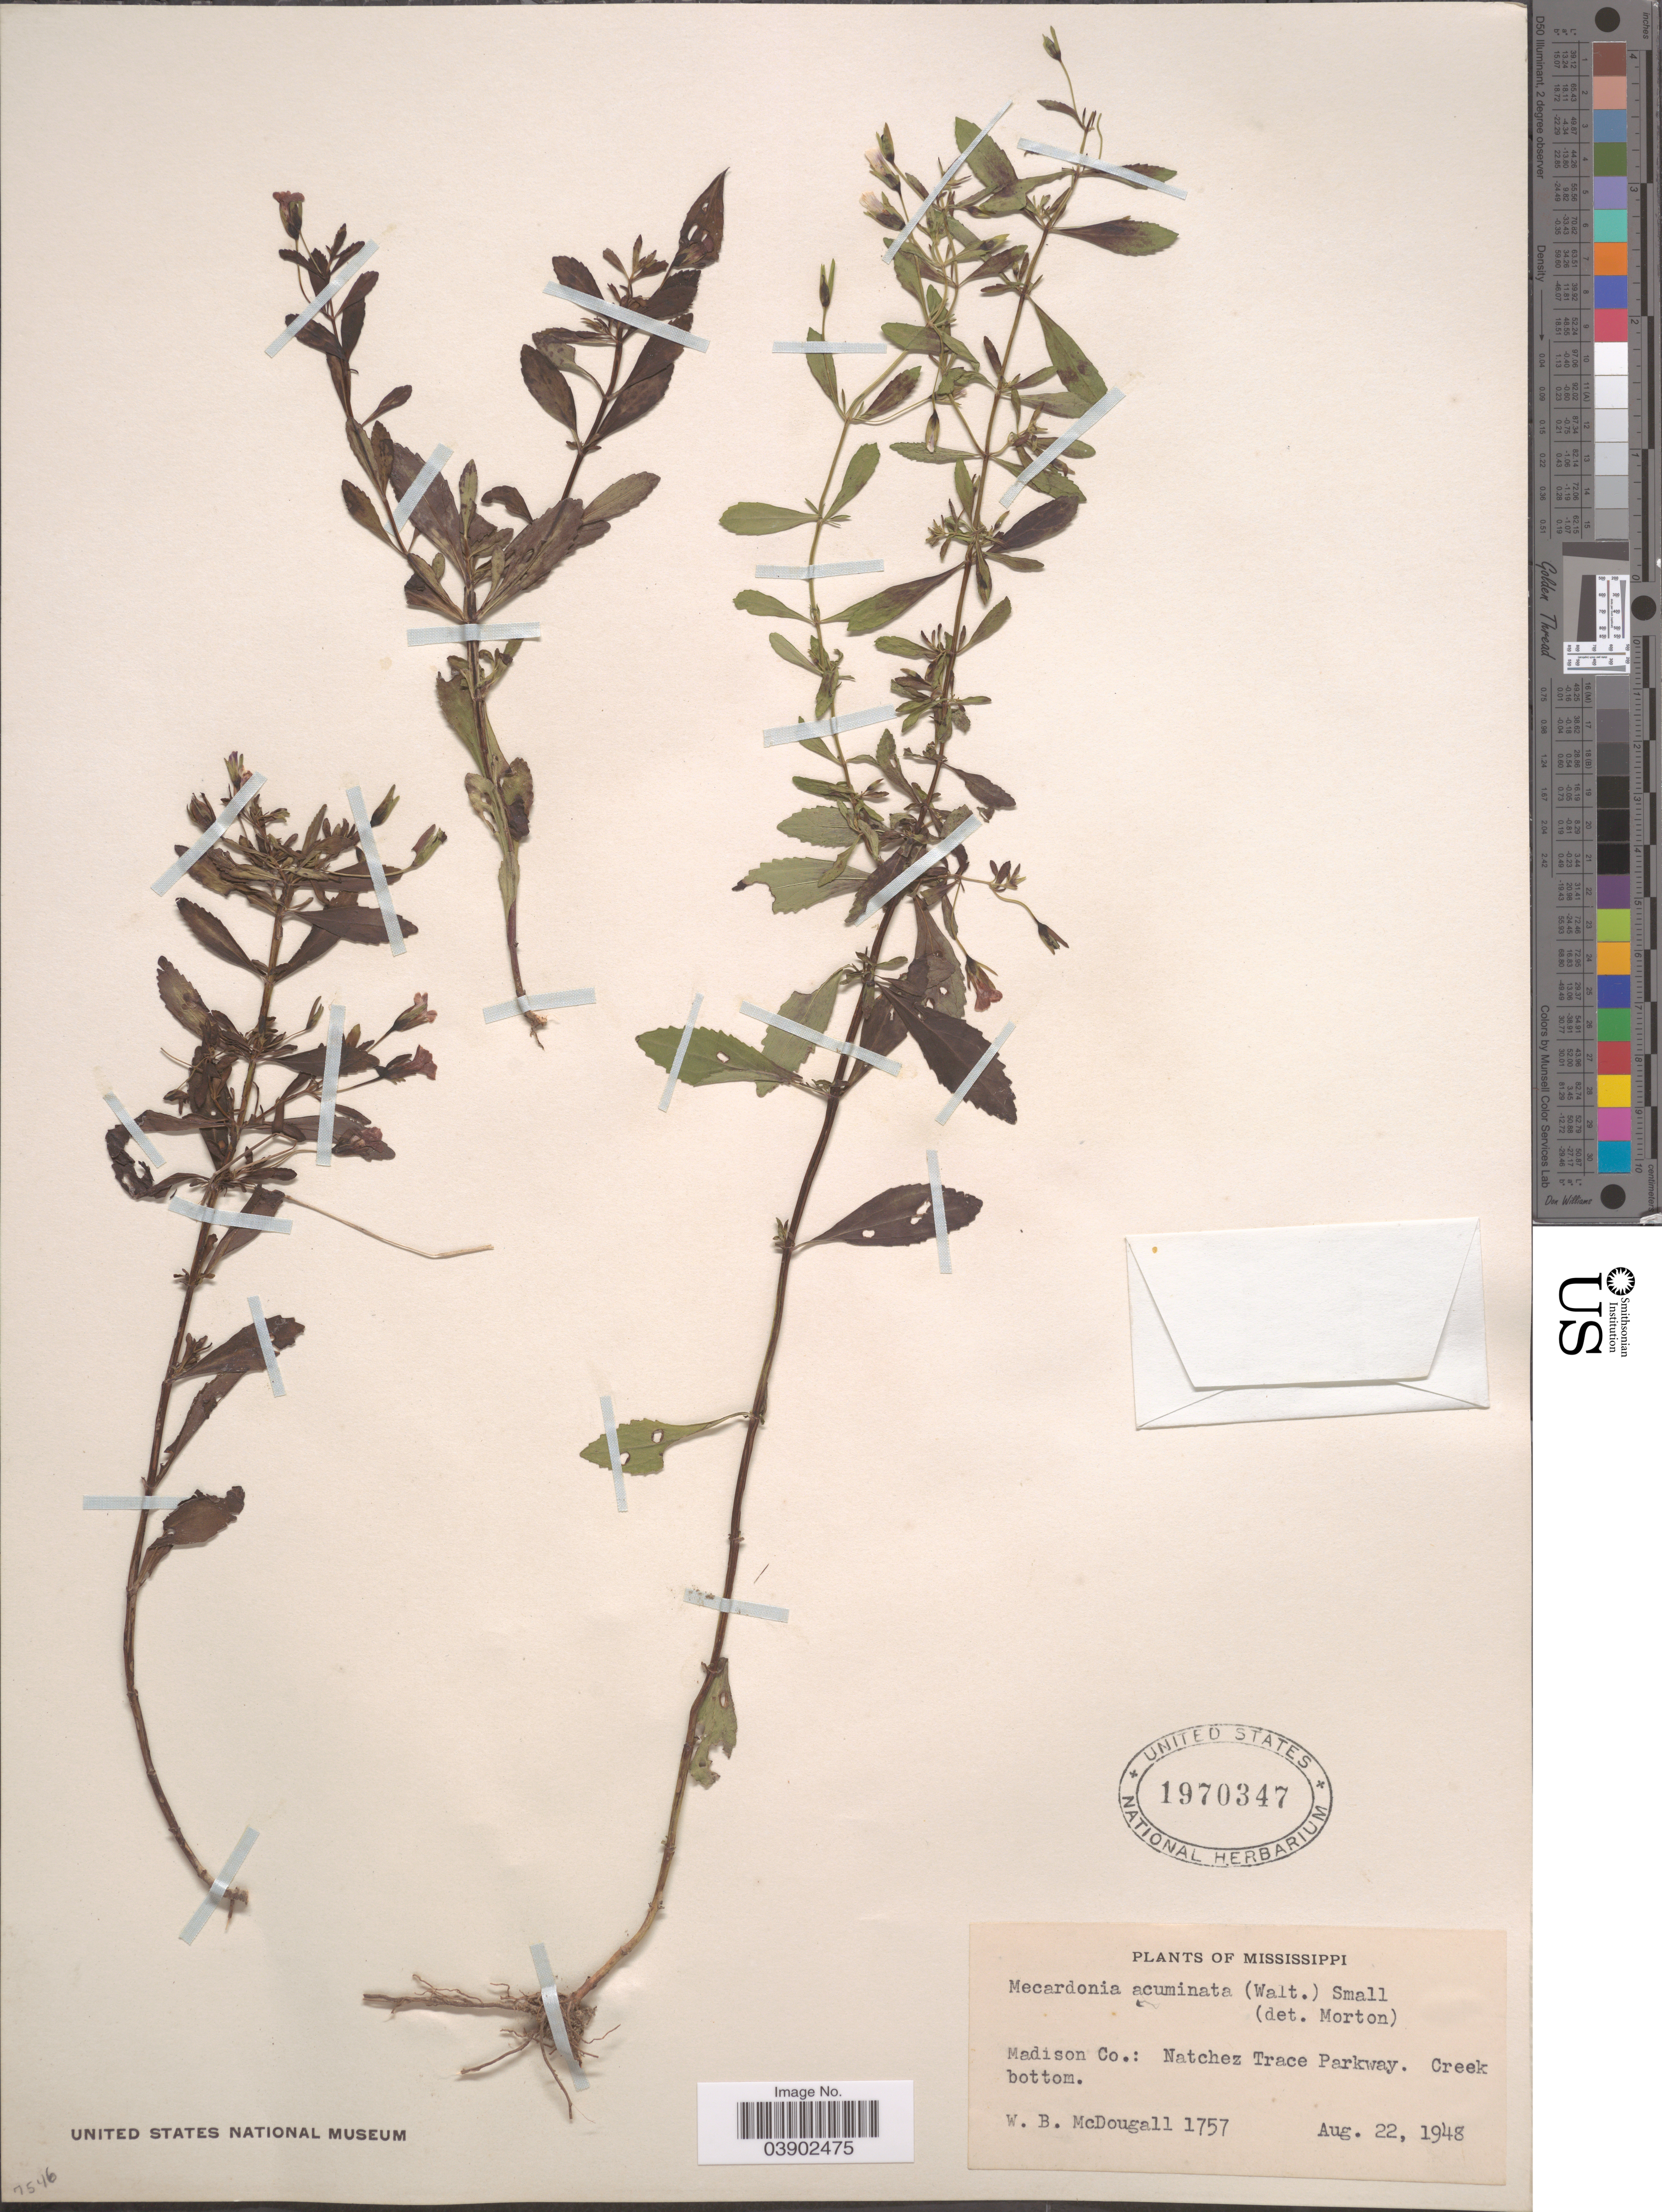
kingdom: Plantae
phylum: Tracheophyta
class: Magnoliopsida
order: Lamiales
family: Plantaginaceae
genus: Mecardonia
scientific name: Mecardonia acuminata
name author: (Walter) Small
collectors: W. B. McDougall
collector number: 1757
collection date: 1948-08-22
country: United States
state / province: Mississippi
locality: Madison Co.: Natchez Trace Parkway. Creek bottom.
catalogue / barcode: US 1970347